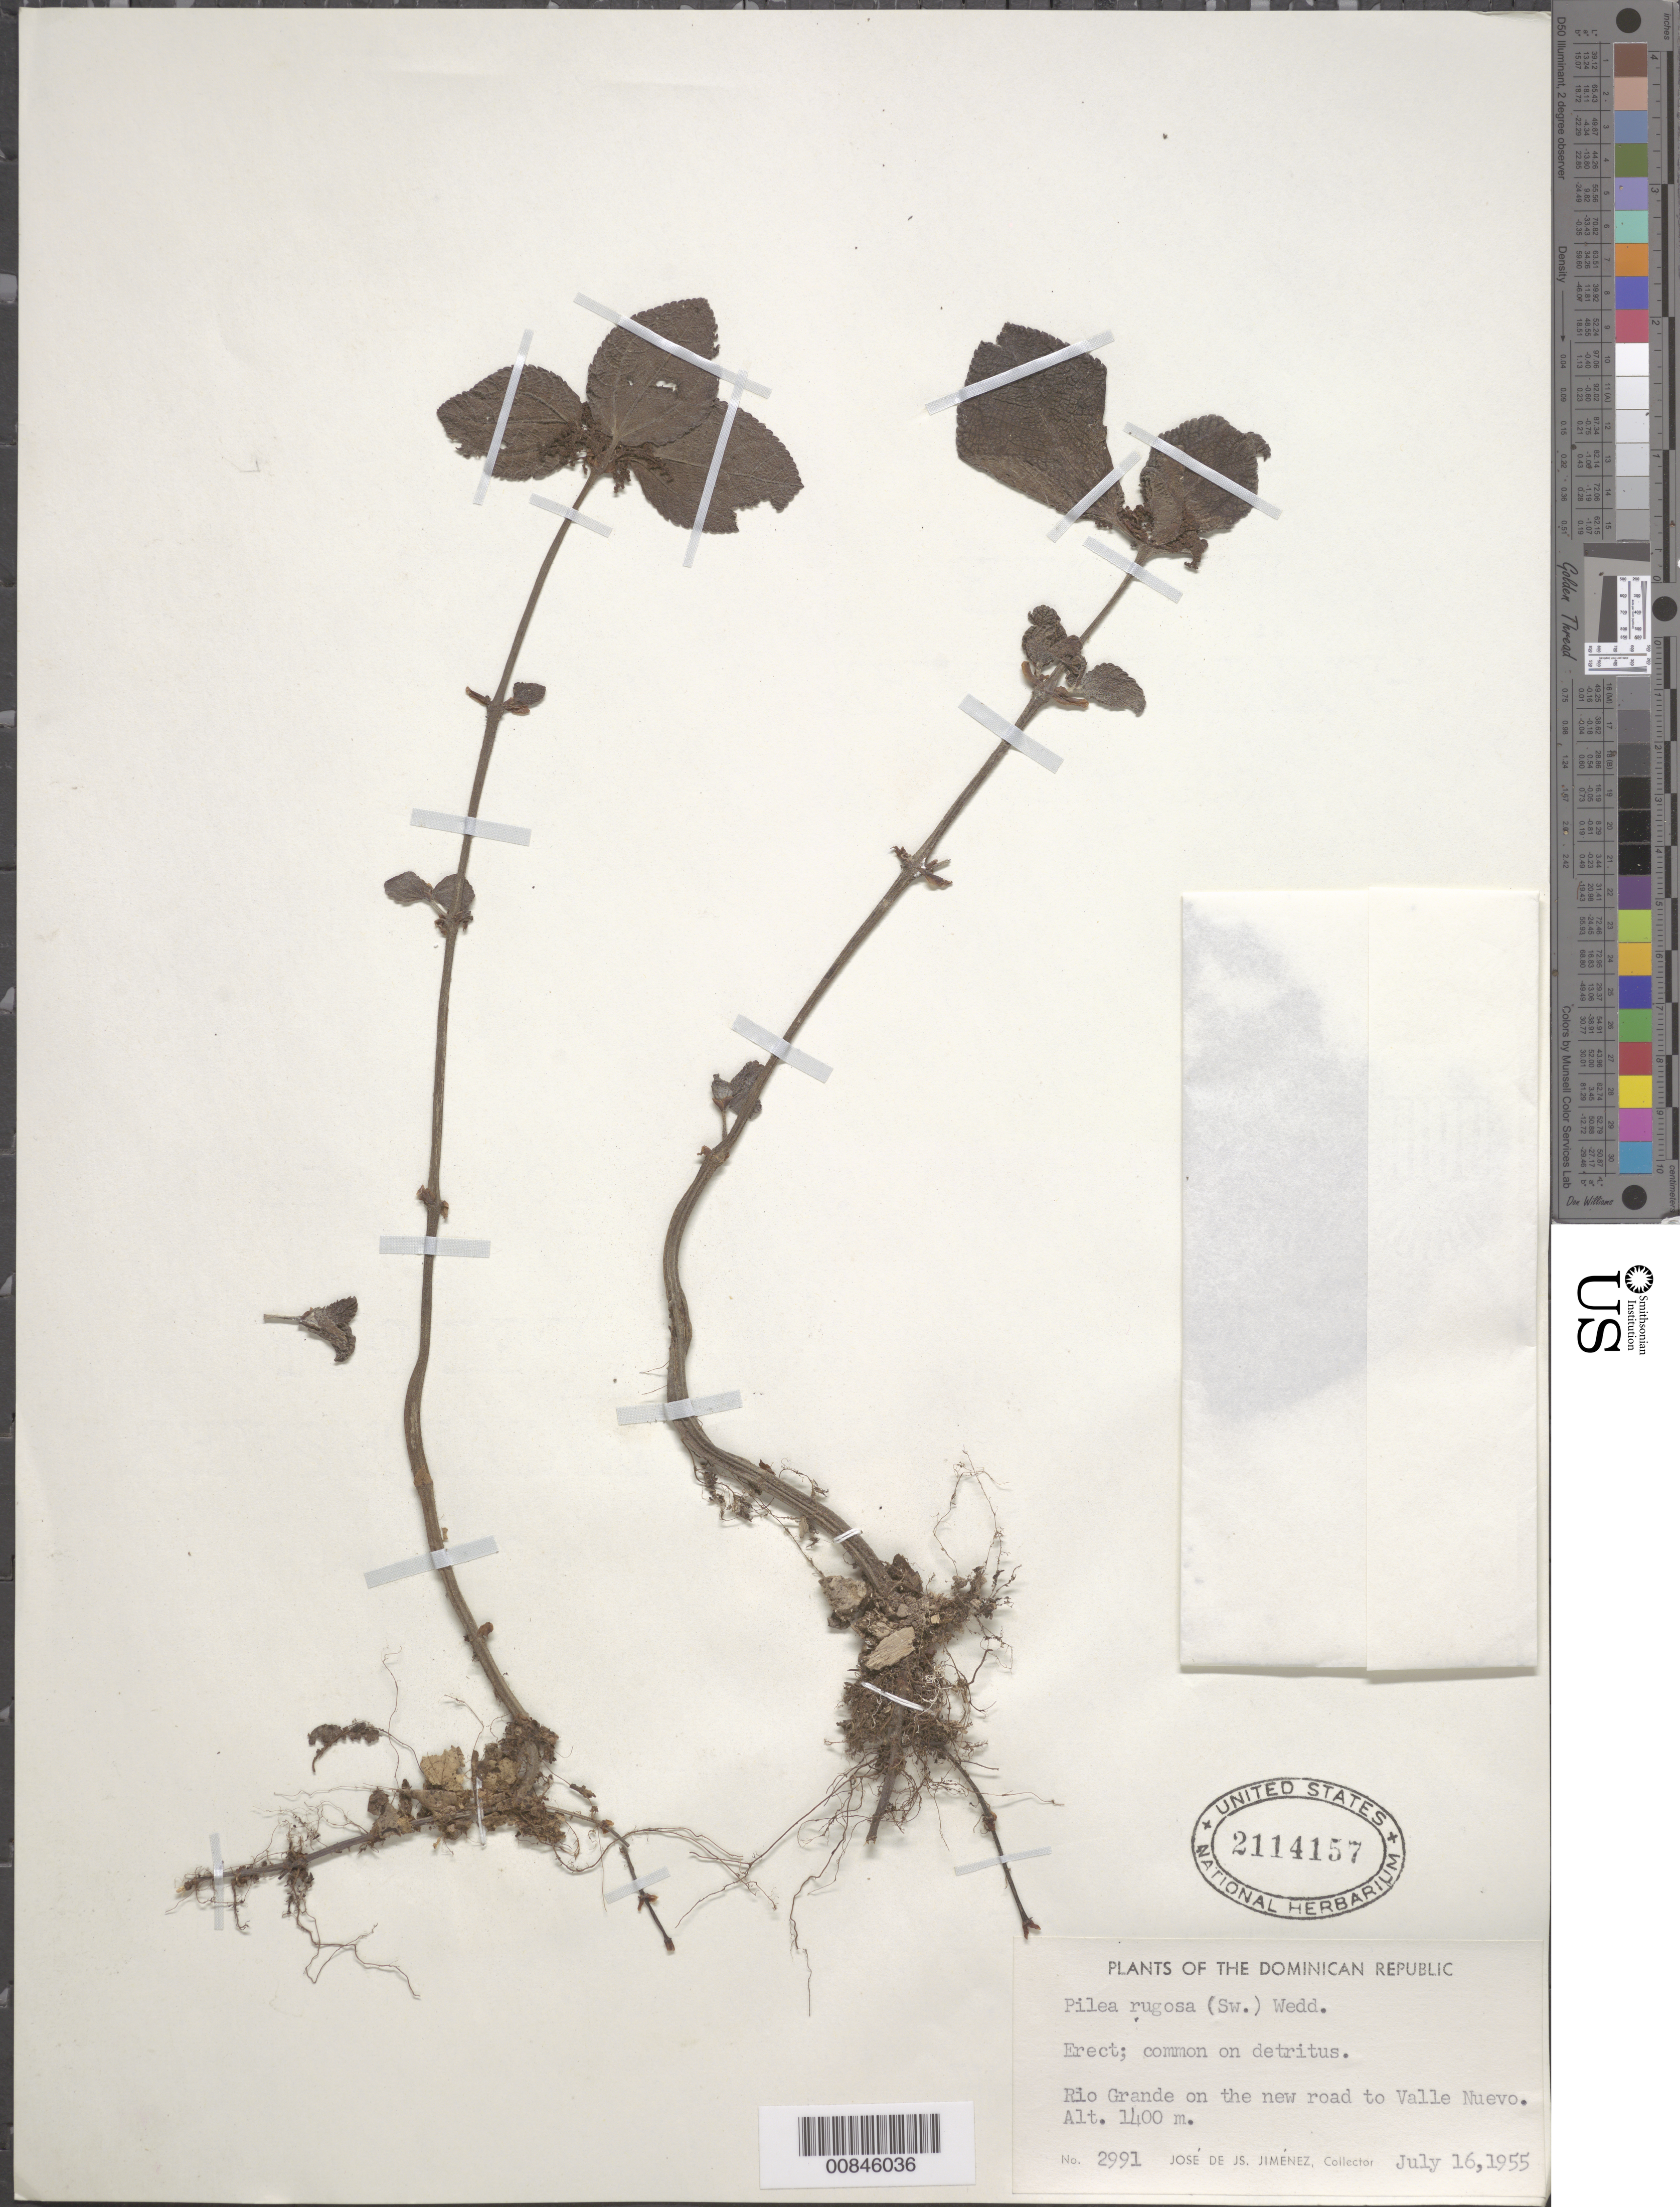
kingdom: Plantae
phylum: Tracheophyta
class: Magnoliopsida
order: Rosales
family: Urticaceae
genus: Pilea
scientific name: Pilea rugosa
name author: (Sw.) Wedd.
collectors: J. J. Jiménez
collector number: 2991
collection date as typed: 16 Jul 1955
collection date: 1955-07-16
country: Dominican Republic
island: Hispaniola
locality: Río Grande on the new road to Valle Nuevo.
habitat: Common on detritus.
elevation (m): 1400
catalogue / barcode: US 2114157